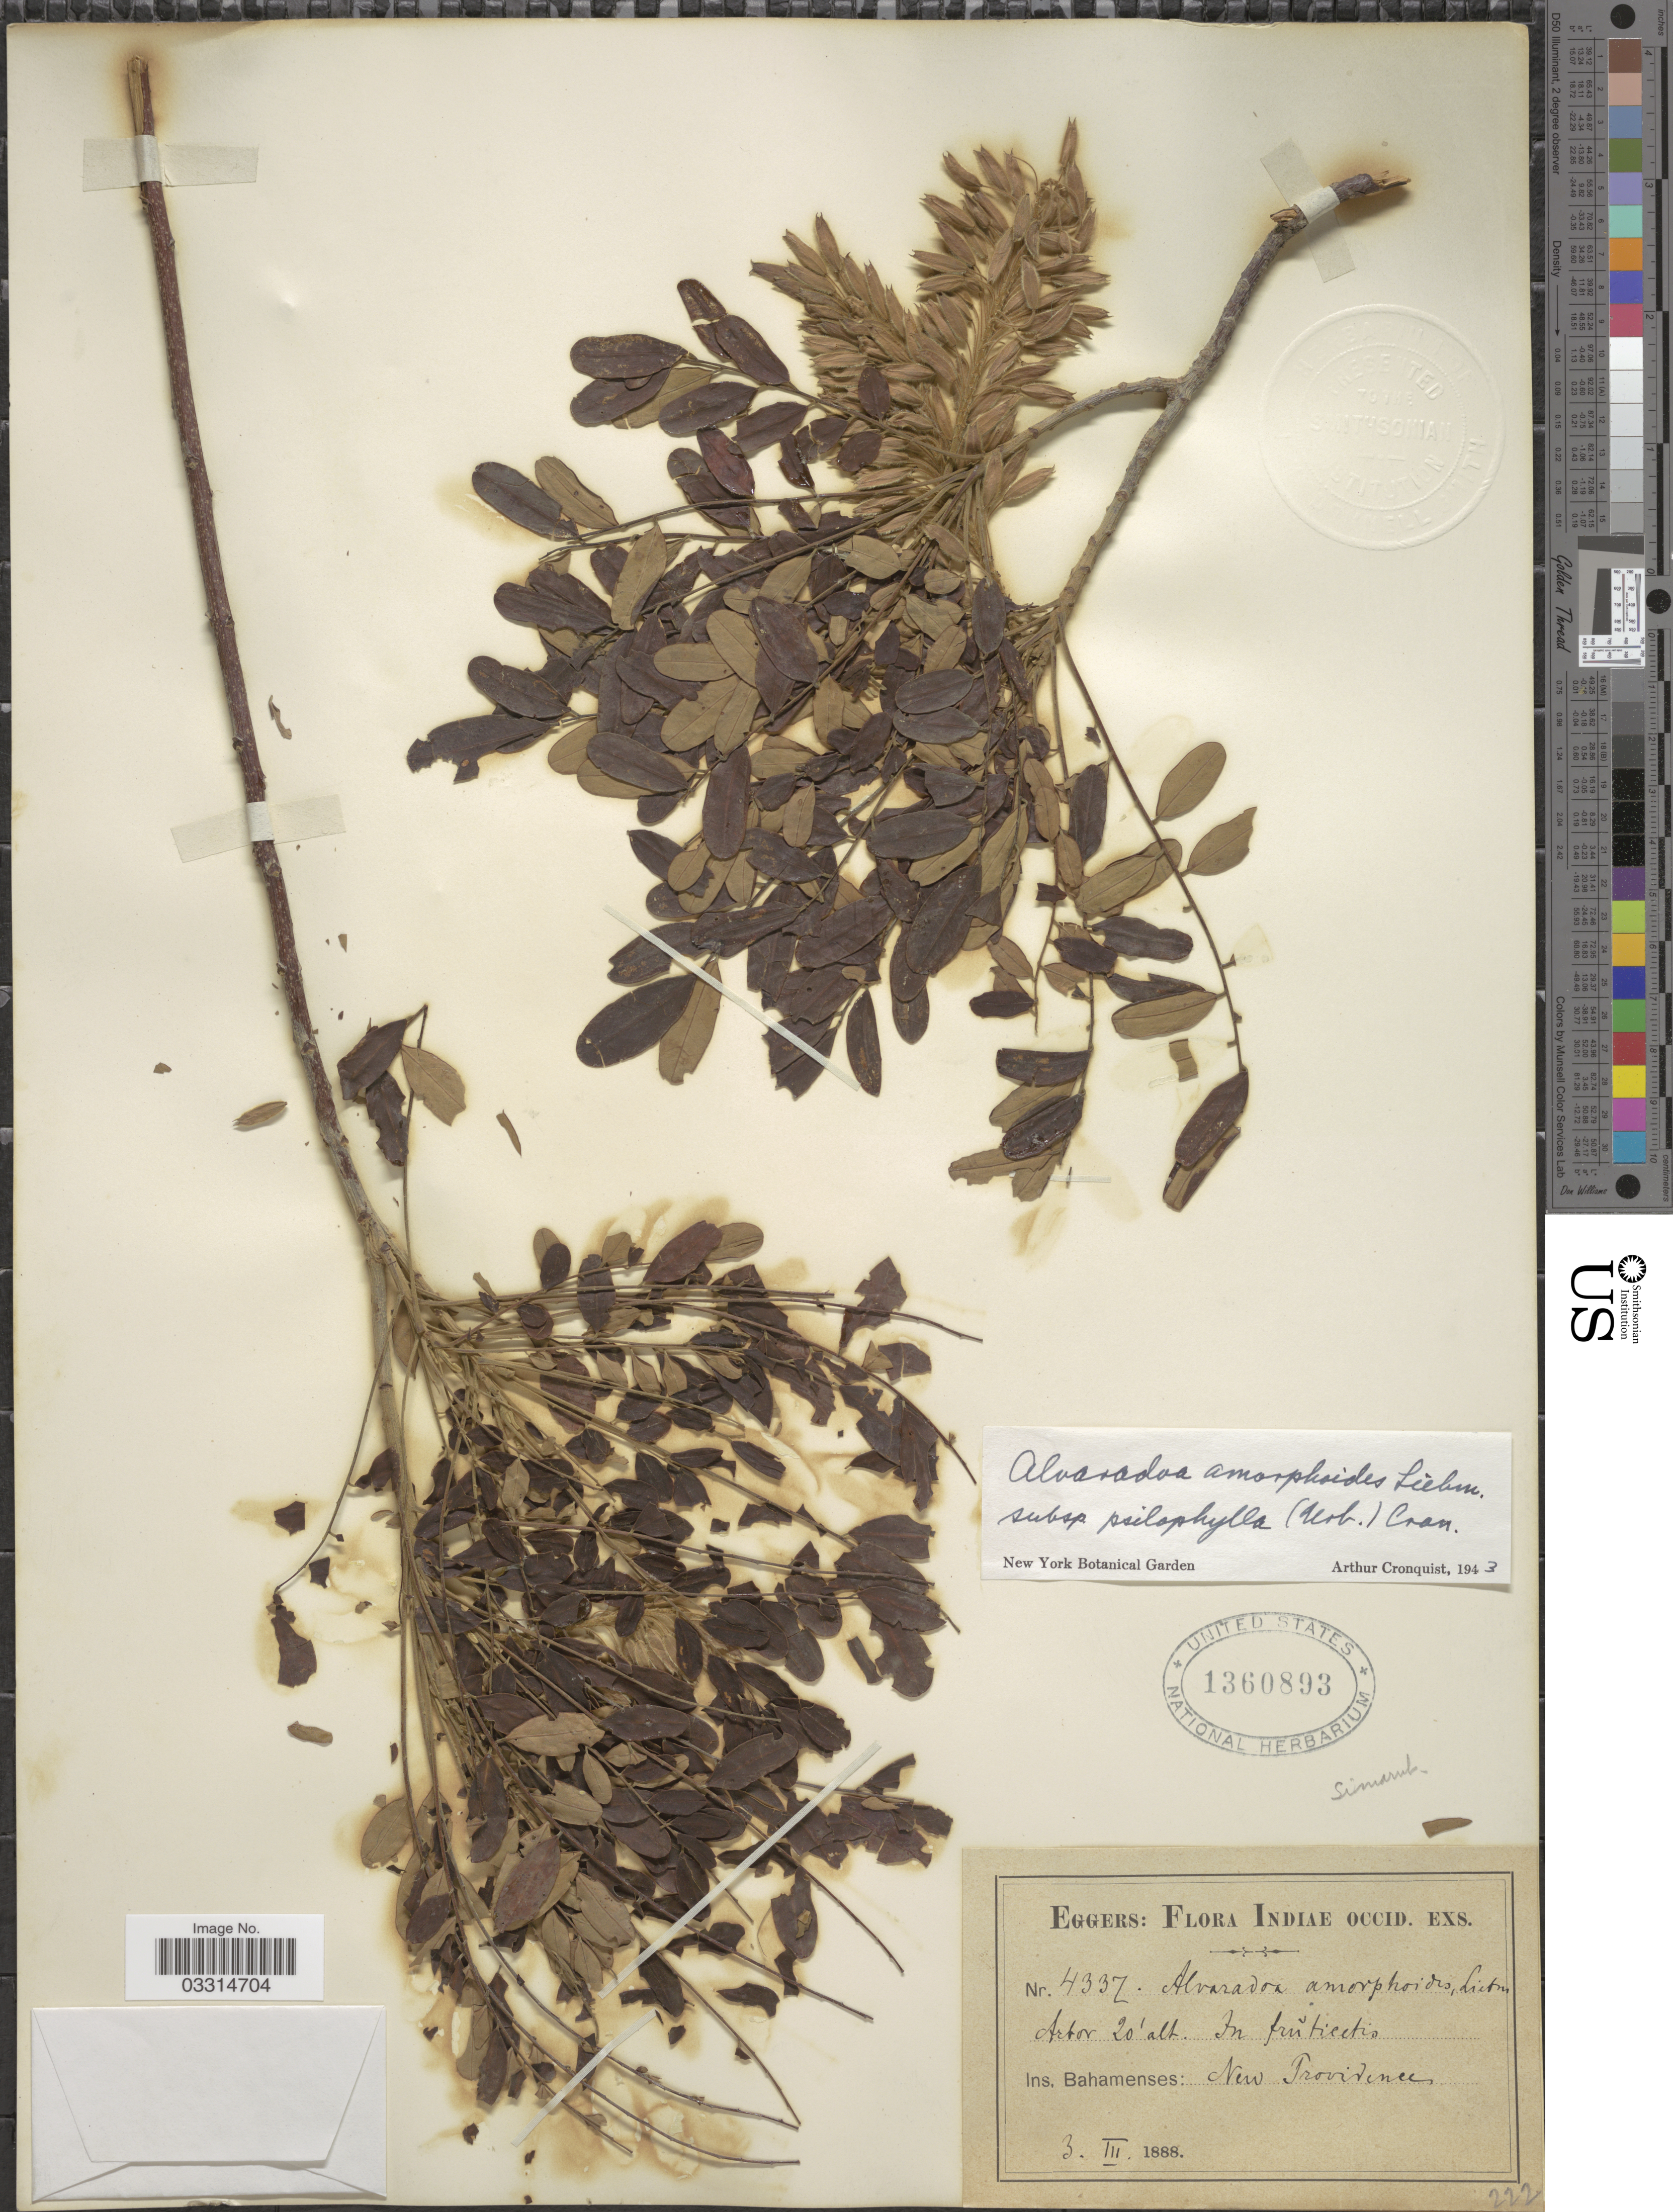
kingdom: Plantae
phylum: Tracheophyta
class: Magnoliopsida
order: Picramniales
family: Picramniaceae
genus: Alvaradoa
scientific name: Alvaradoa amorphoides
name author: Liebm.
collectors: -. Eggers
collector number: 4337*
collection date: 1888-03-03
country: Bahamas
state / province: New Providence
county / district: Nassau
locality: Ins. Bahamenses.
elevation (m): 6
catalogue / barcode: US 1360893